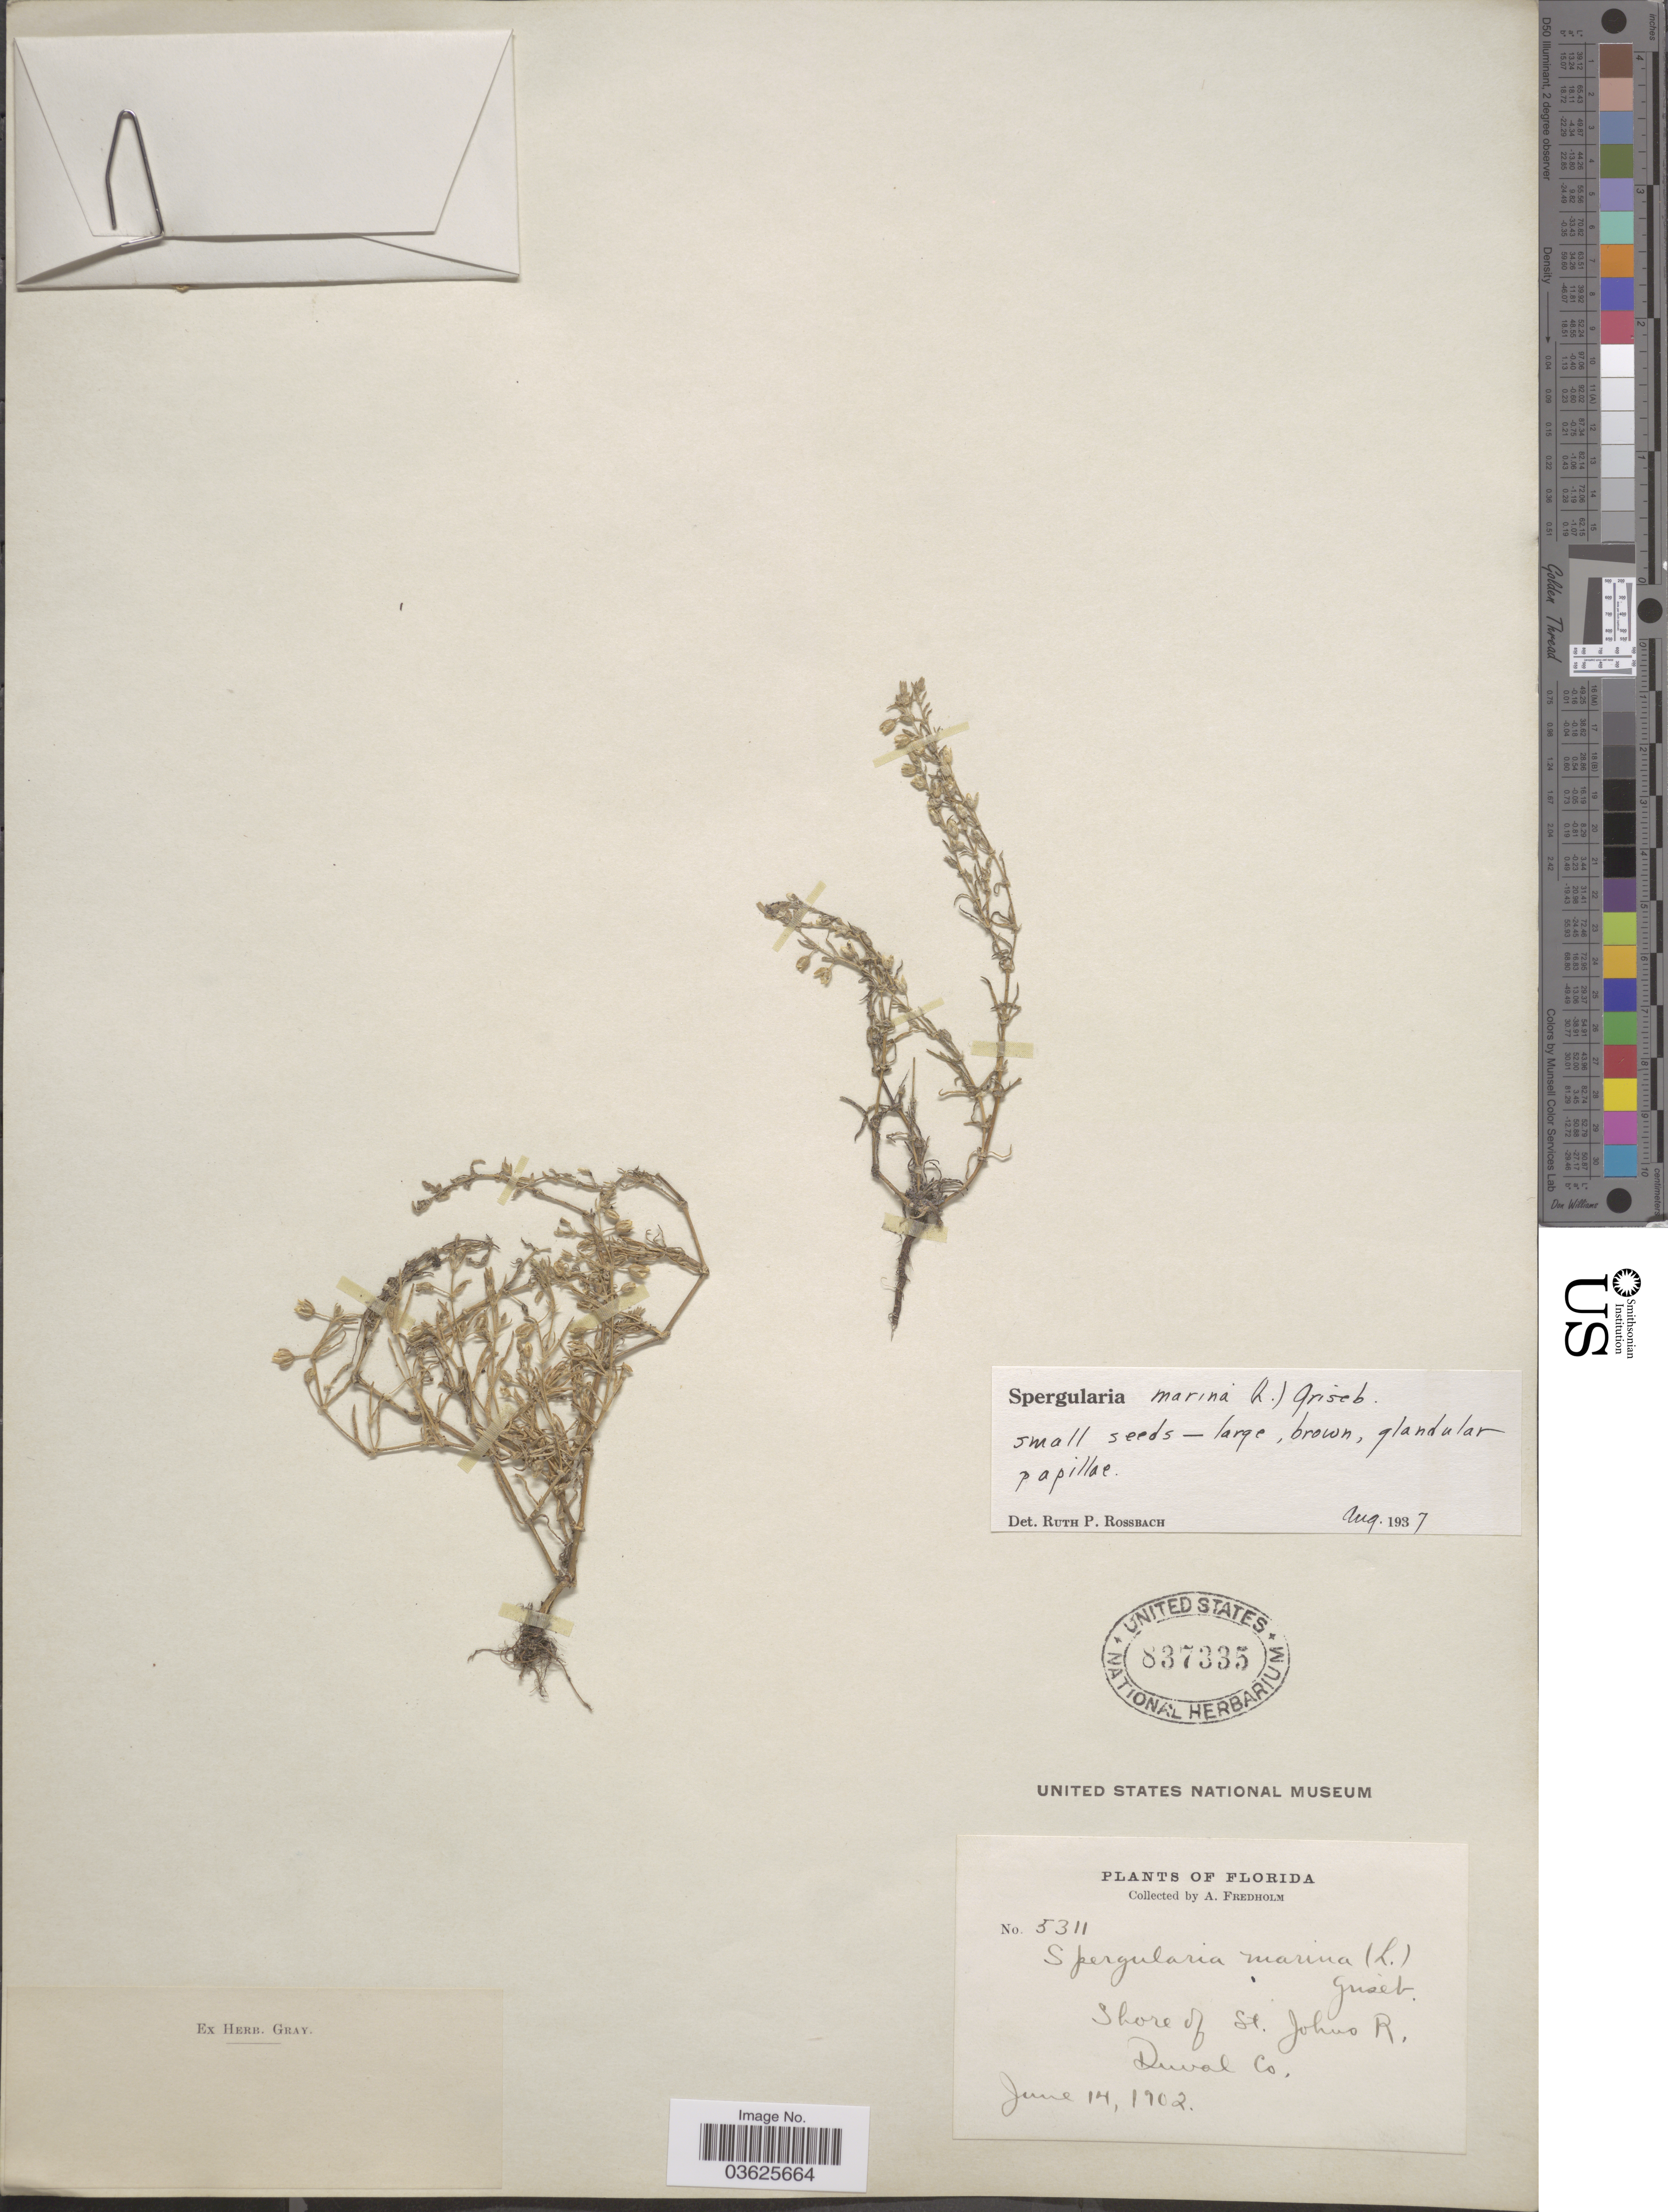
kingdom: Plantae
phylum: Tracheophyta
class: Magnoliopsida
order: Caryophyllales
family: Caryophyllaceae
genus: Spergularia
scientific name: Spergularia marina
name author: (L.) Griseb.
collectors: A. Fredholm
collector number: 5311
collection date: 1902-06-14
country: United States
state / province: Florida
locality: Shore of St. Johns R. Duval Co.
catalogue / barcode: US 837335